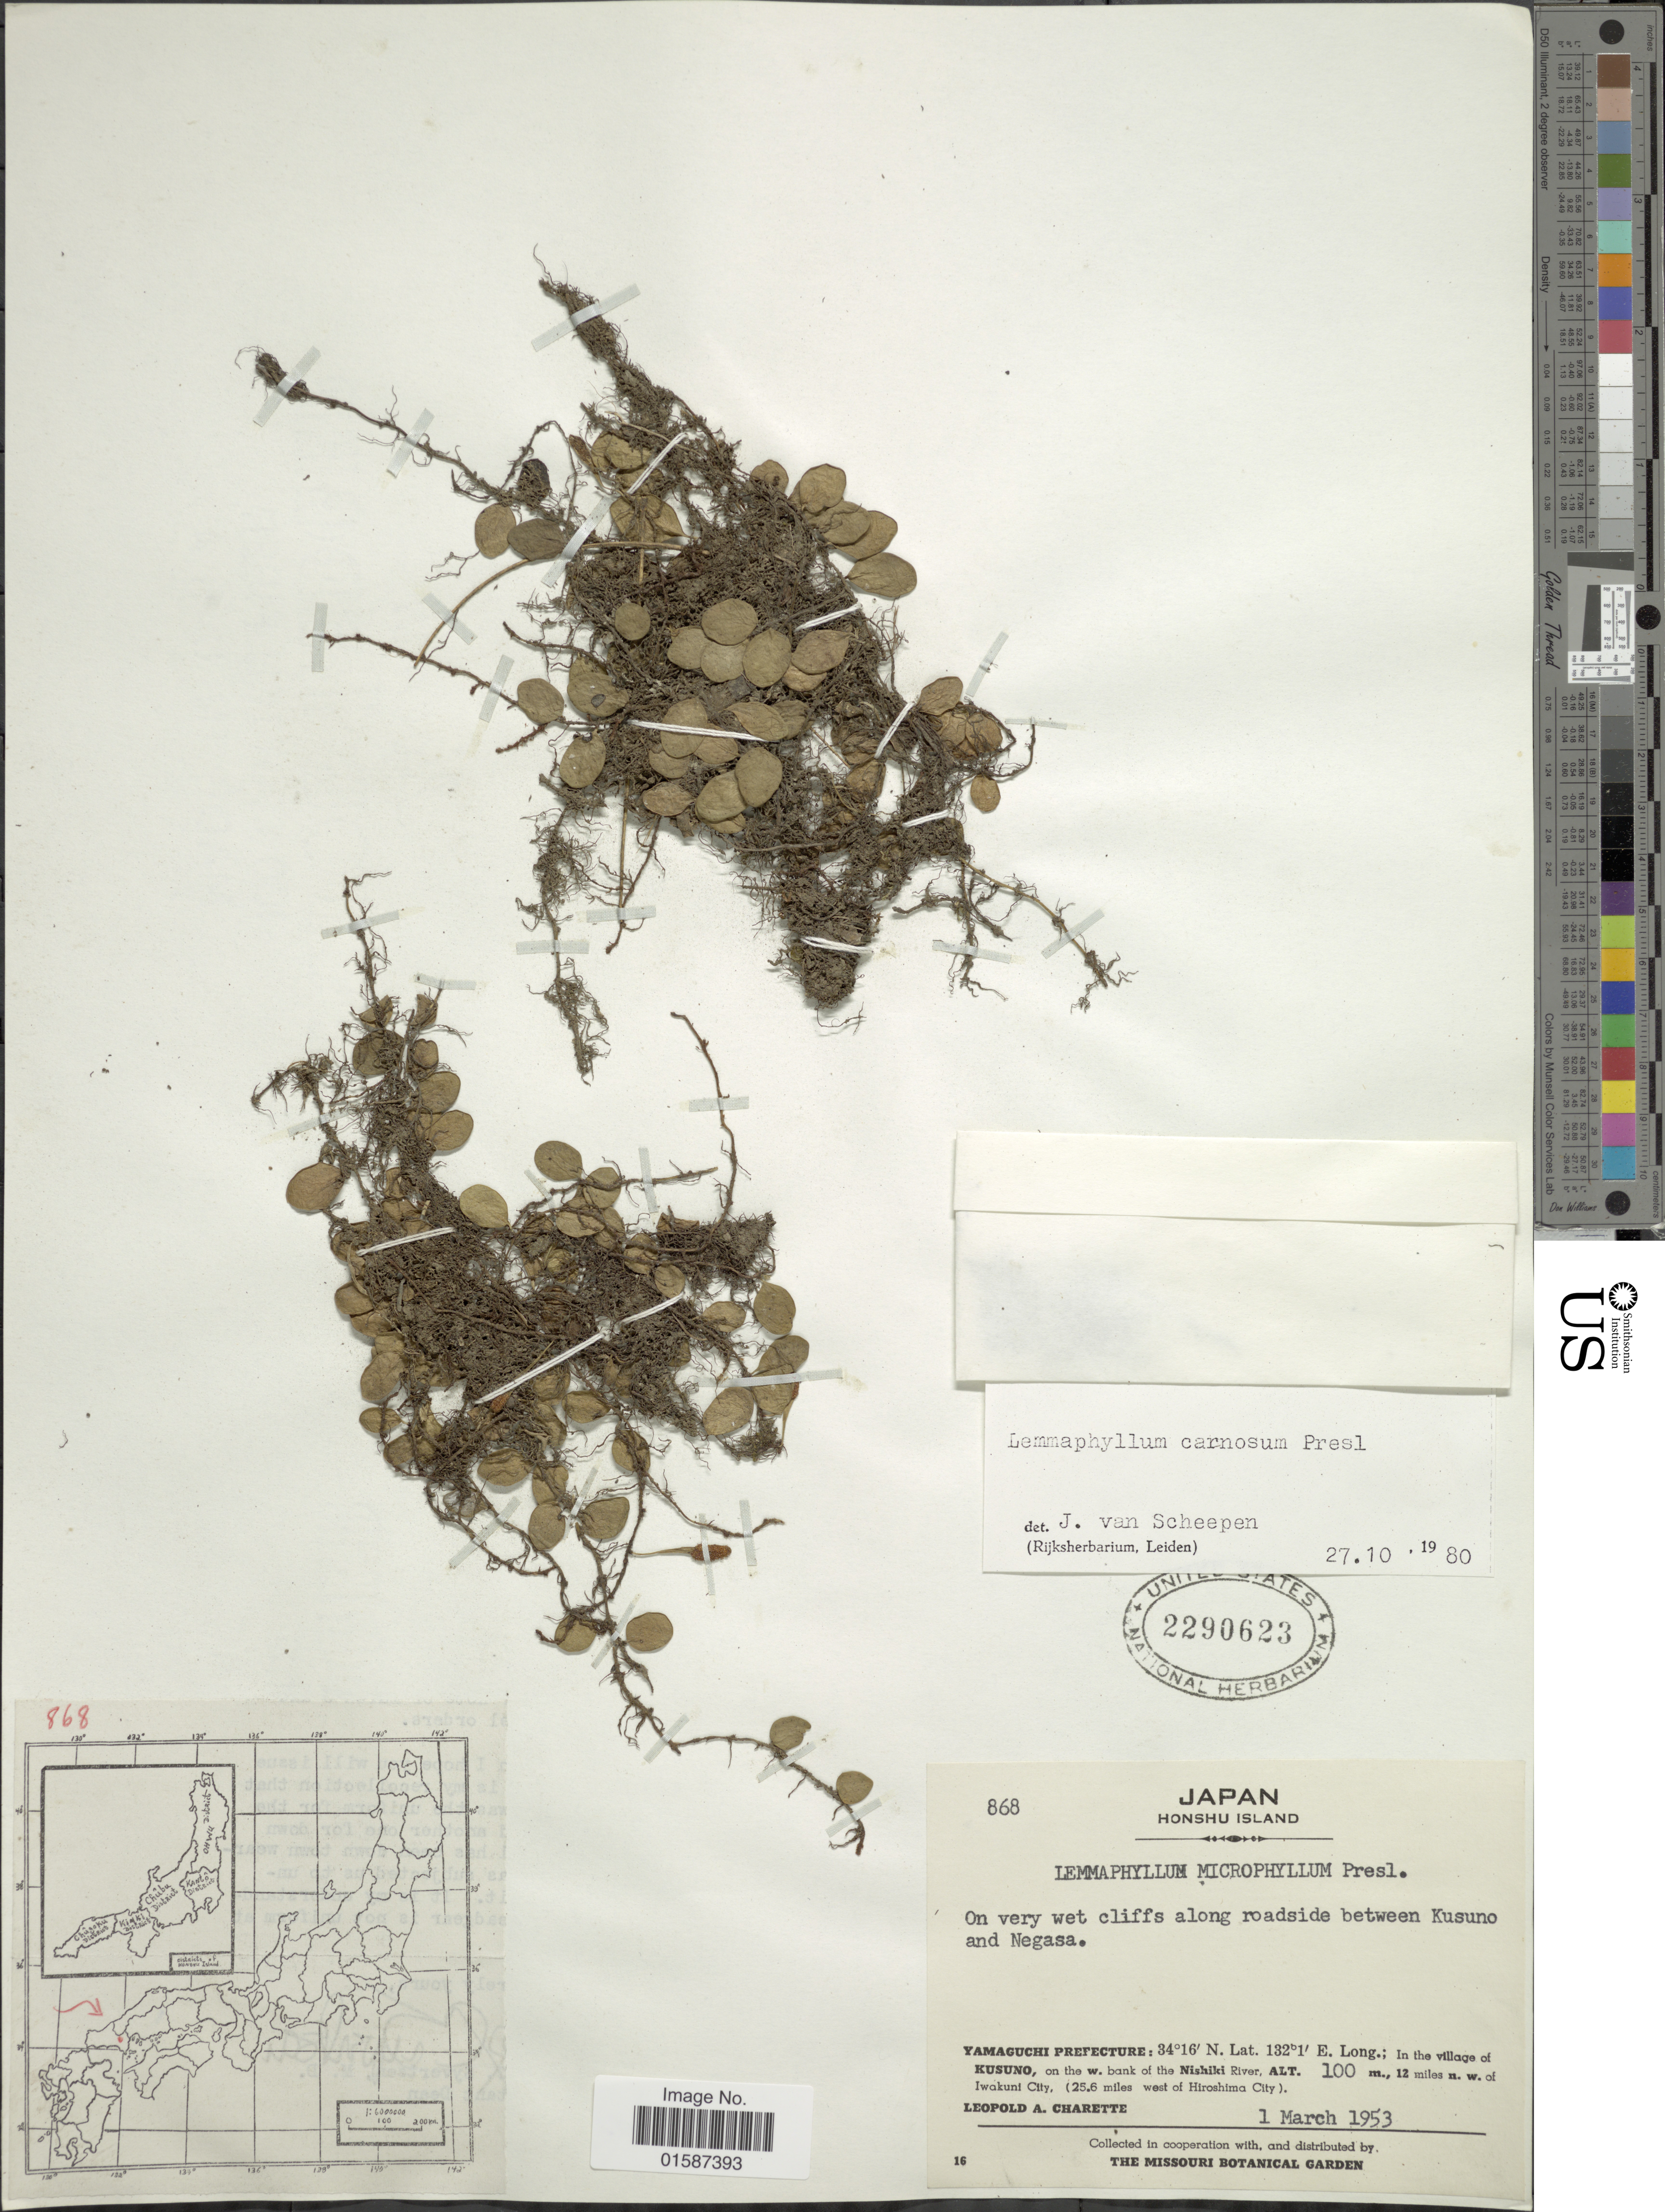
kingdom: Plantae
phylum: Tracheophyta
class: Polypodiopsida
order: Polypodiales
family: Polypodiaceae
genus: Lemmaphyllum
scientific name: Lemmaphyllum microphyllum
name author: C. Presl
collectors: L. A. Charette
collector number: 868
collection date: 1953-03-01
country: Japan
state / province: Yamaguti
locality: Honshu Island, Yamaguchi Prefecture: in the village of Kusuno, on the w. bank of the Nishiki River, 12 miles n. w. of Iwakuni City (25.6 miles west of Hiroshima City)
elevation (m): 100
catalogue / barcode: US 2290623